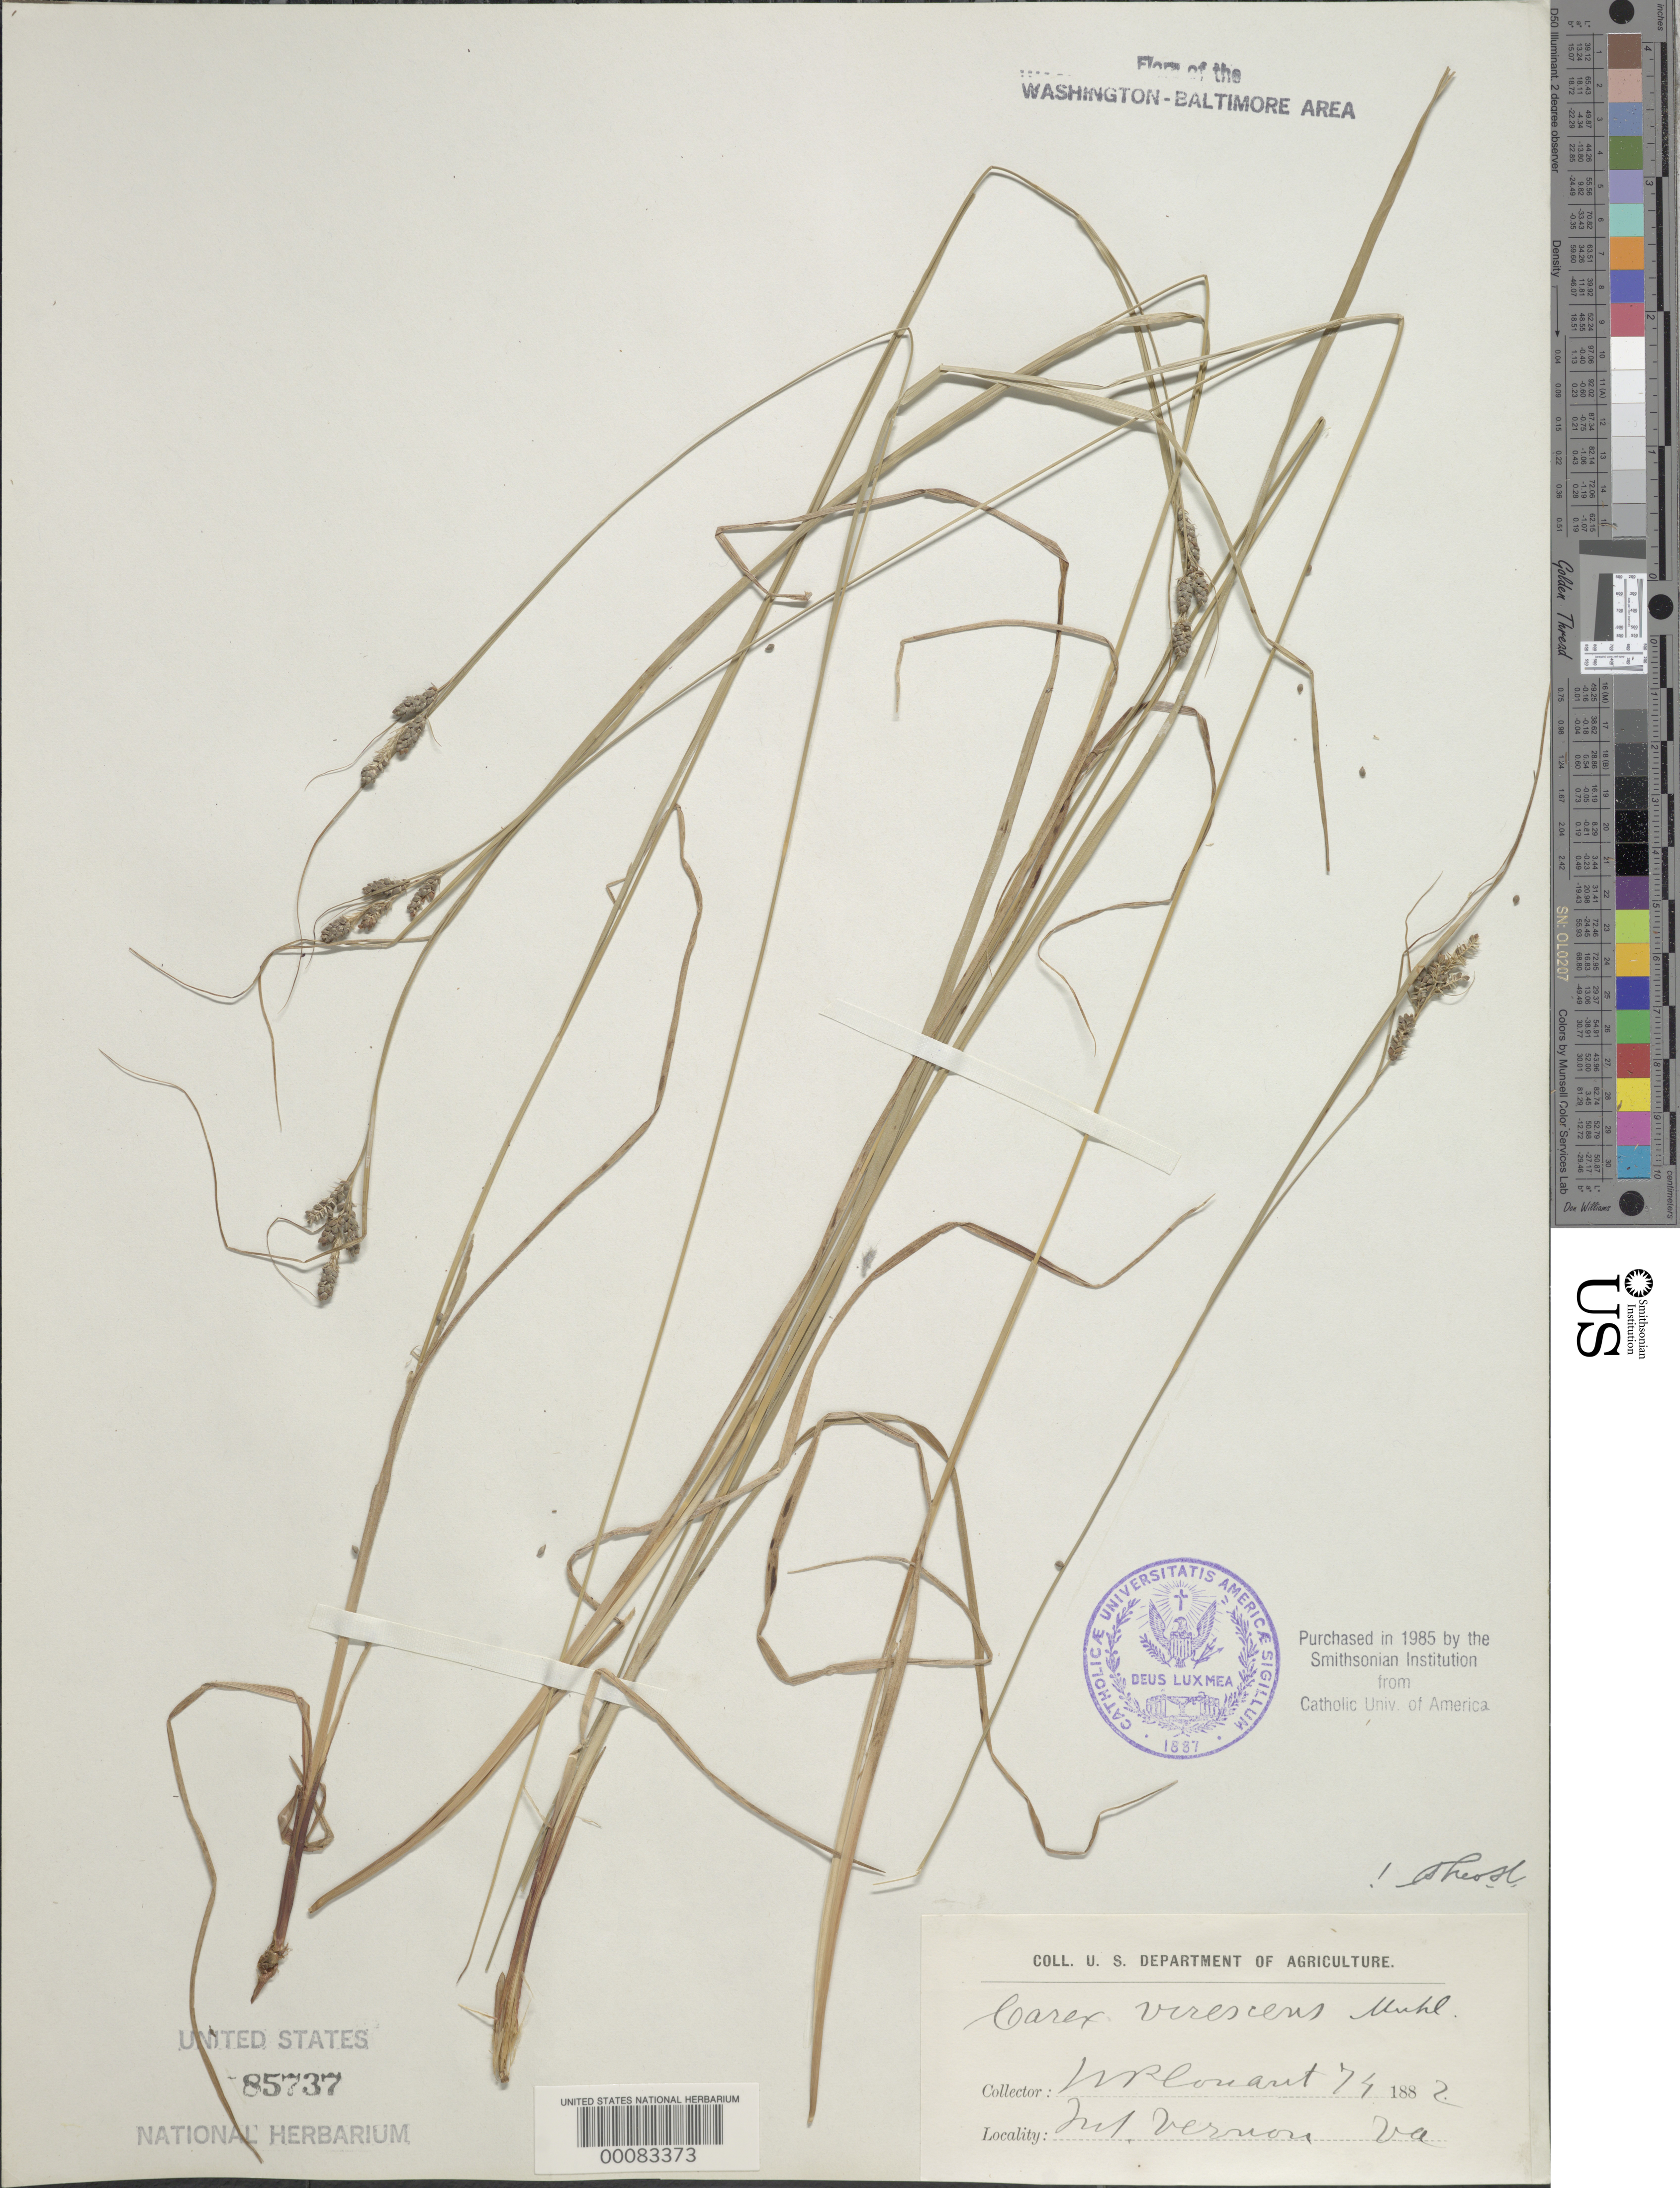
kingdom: Plantae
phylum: Tracheophyta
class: Liliopsida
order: Poales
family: Cyperaceae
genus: Carex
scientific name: Carex virescens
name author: Muhl. ex Willd.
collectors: W. Ocnant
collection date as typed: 1882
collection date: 1882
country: United States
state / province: Virginia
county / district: Fairfax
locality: Mount Vernon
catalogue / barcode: US 85737